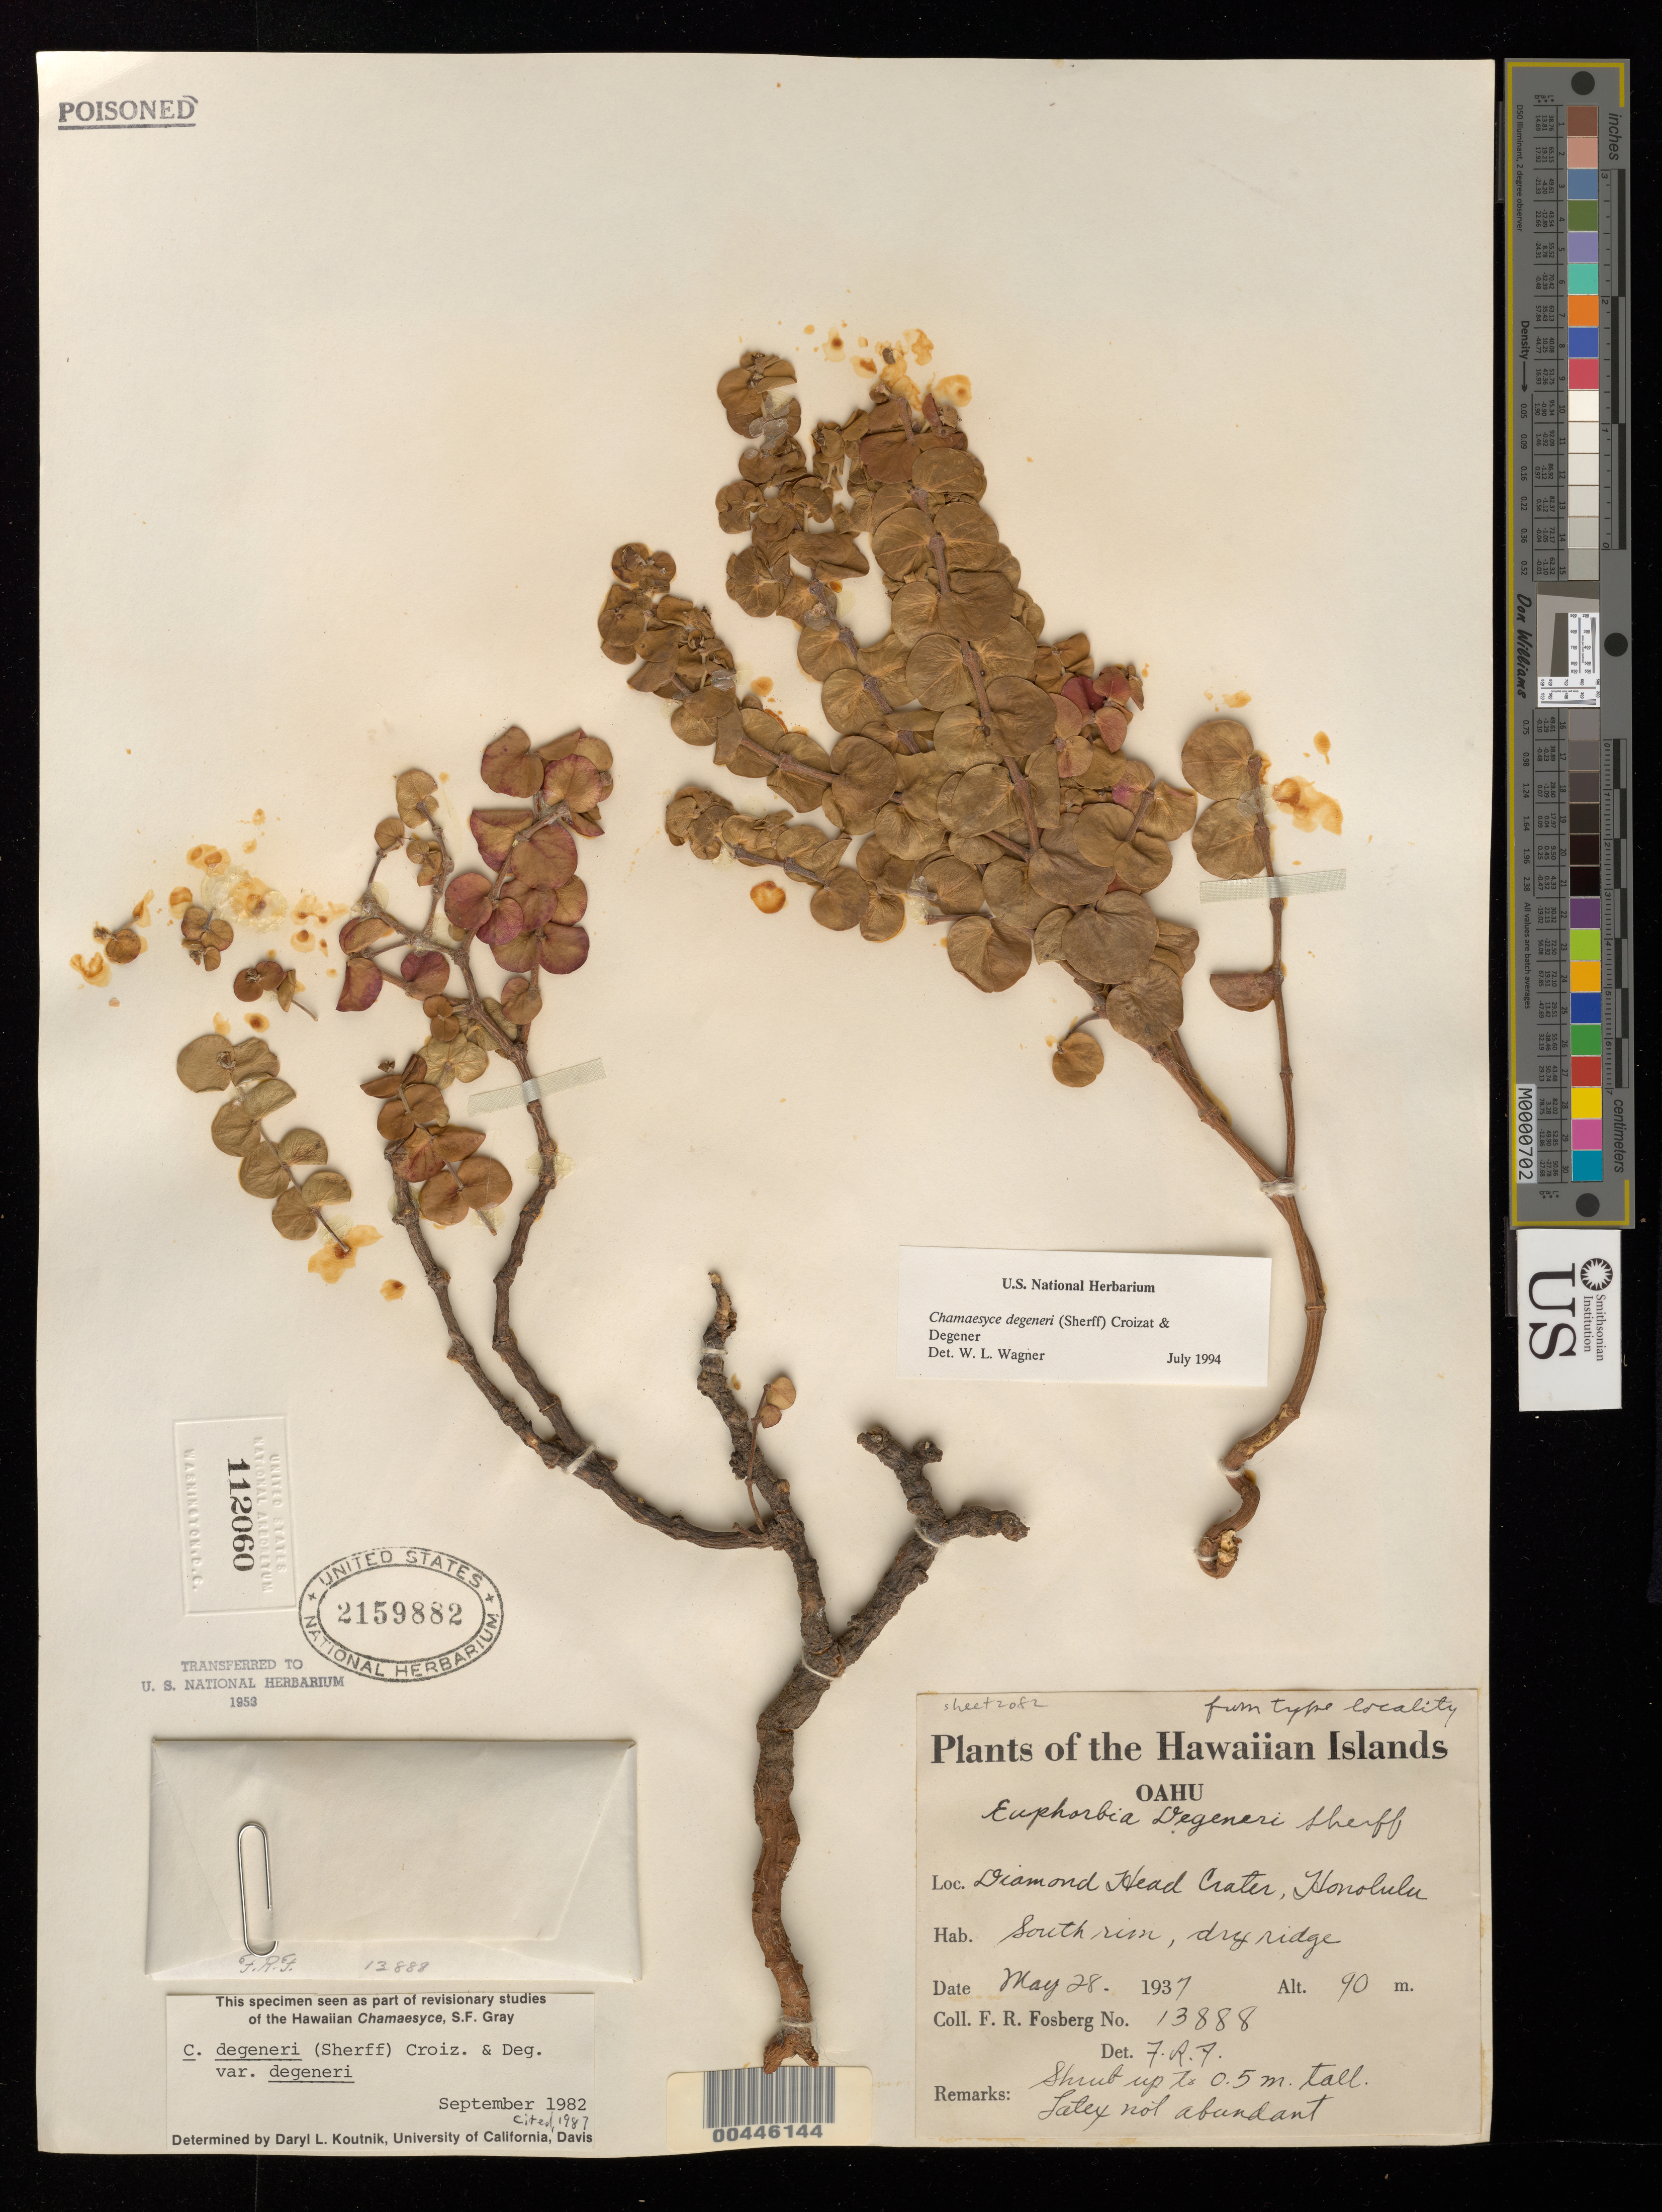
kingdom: Plantae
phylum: Tracheophyta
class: Magnoliopsida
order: Malpighiales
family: Euphorbiaceae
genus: Euphorbia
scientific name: Euphorbia degeneri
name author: Sherff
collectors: F. R. Fosberg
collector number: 13888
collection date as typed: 28 May 1937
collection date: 1937-05-28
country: United States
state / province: Hawaii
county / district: Honolulu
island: Oahu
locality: S rim Diamond Head Crater, Honolulu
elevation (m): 90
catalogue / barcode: US 2159882